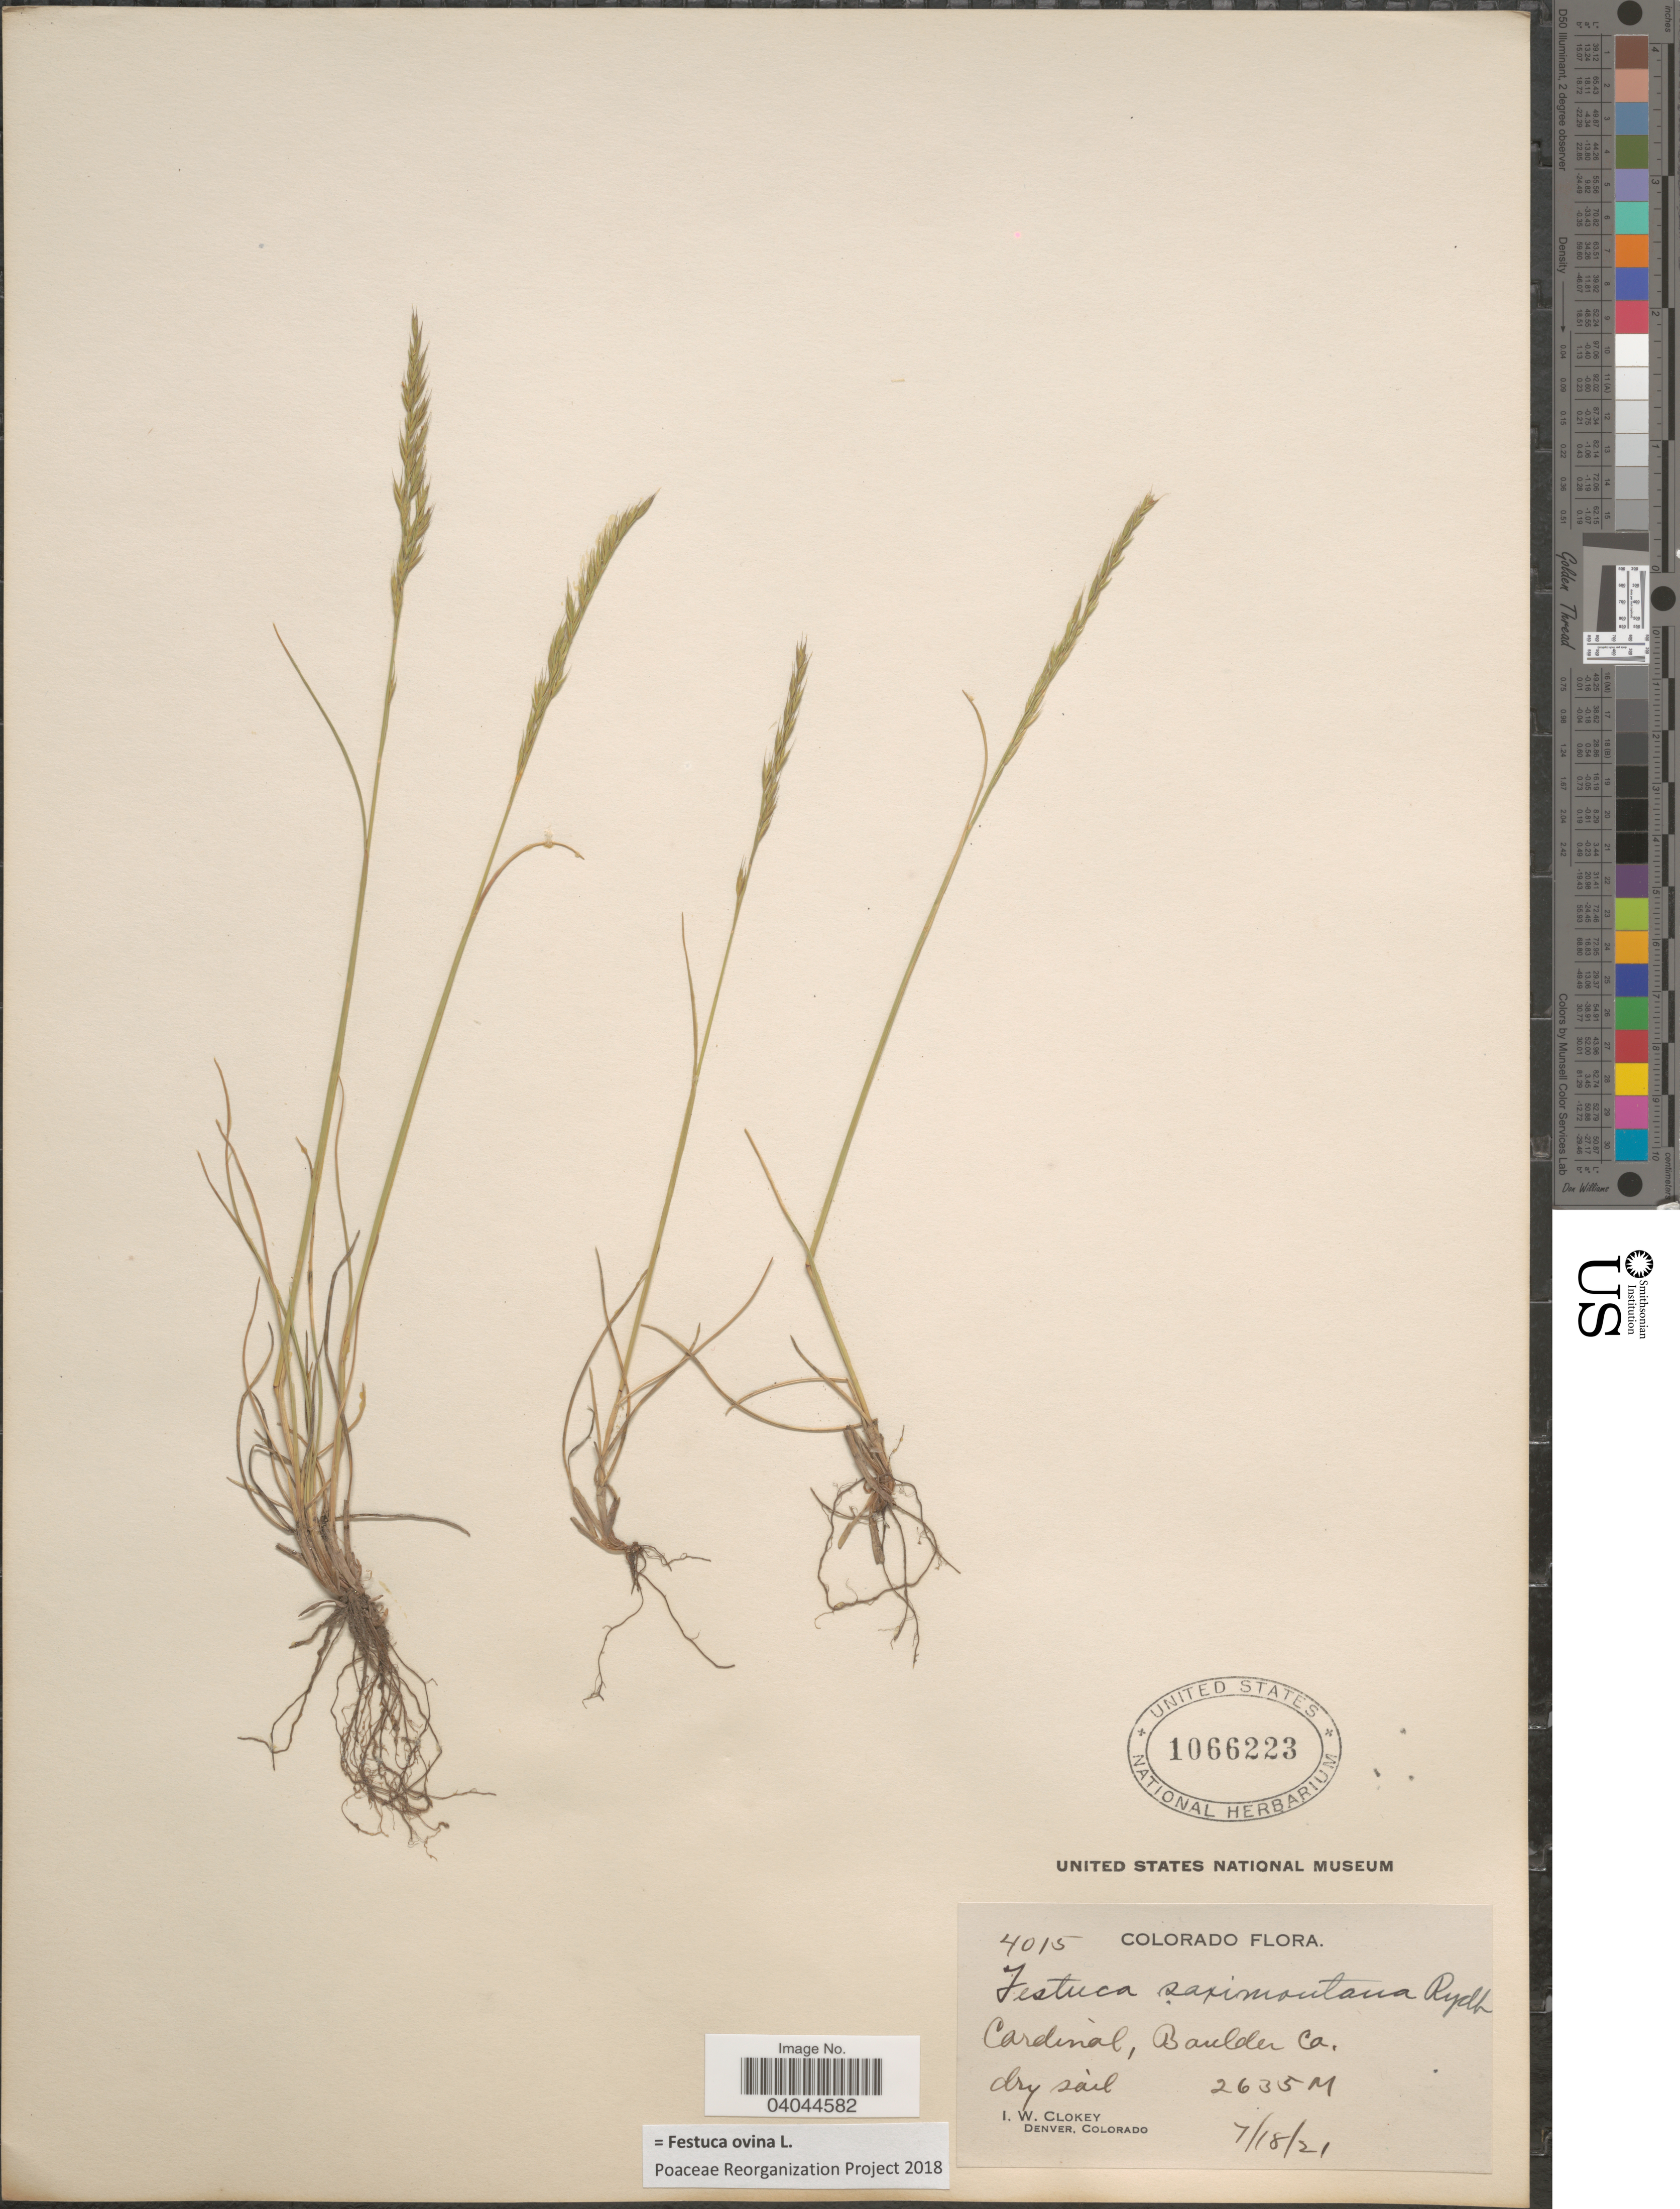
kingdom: Plantae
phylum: Tracheophyta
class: Liliopsida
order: Poales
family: Poaceae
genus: Festuca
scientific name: Festuca ovina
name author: L.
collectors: I. W. Clokey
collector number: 4015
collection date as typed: Transcribed d/m/y: 18/7/21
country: United States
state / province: Colorado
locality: Cardinal, Boulder Co.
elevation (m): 2635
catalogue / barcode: US 1066223